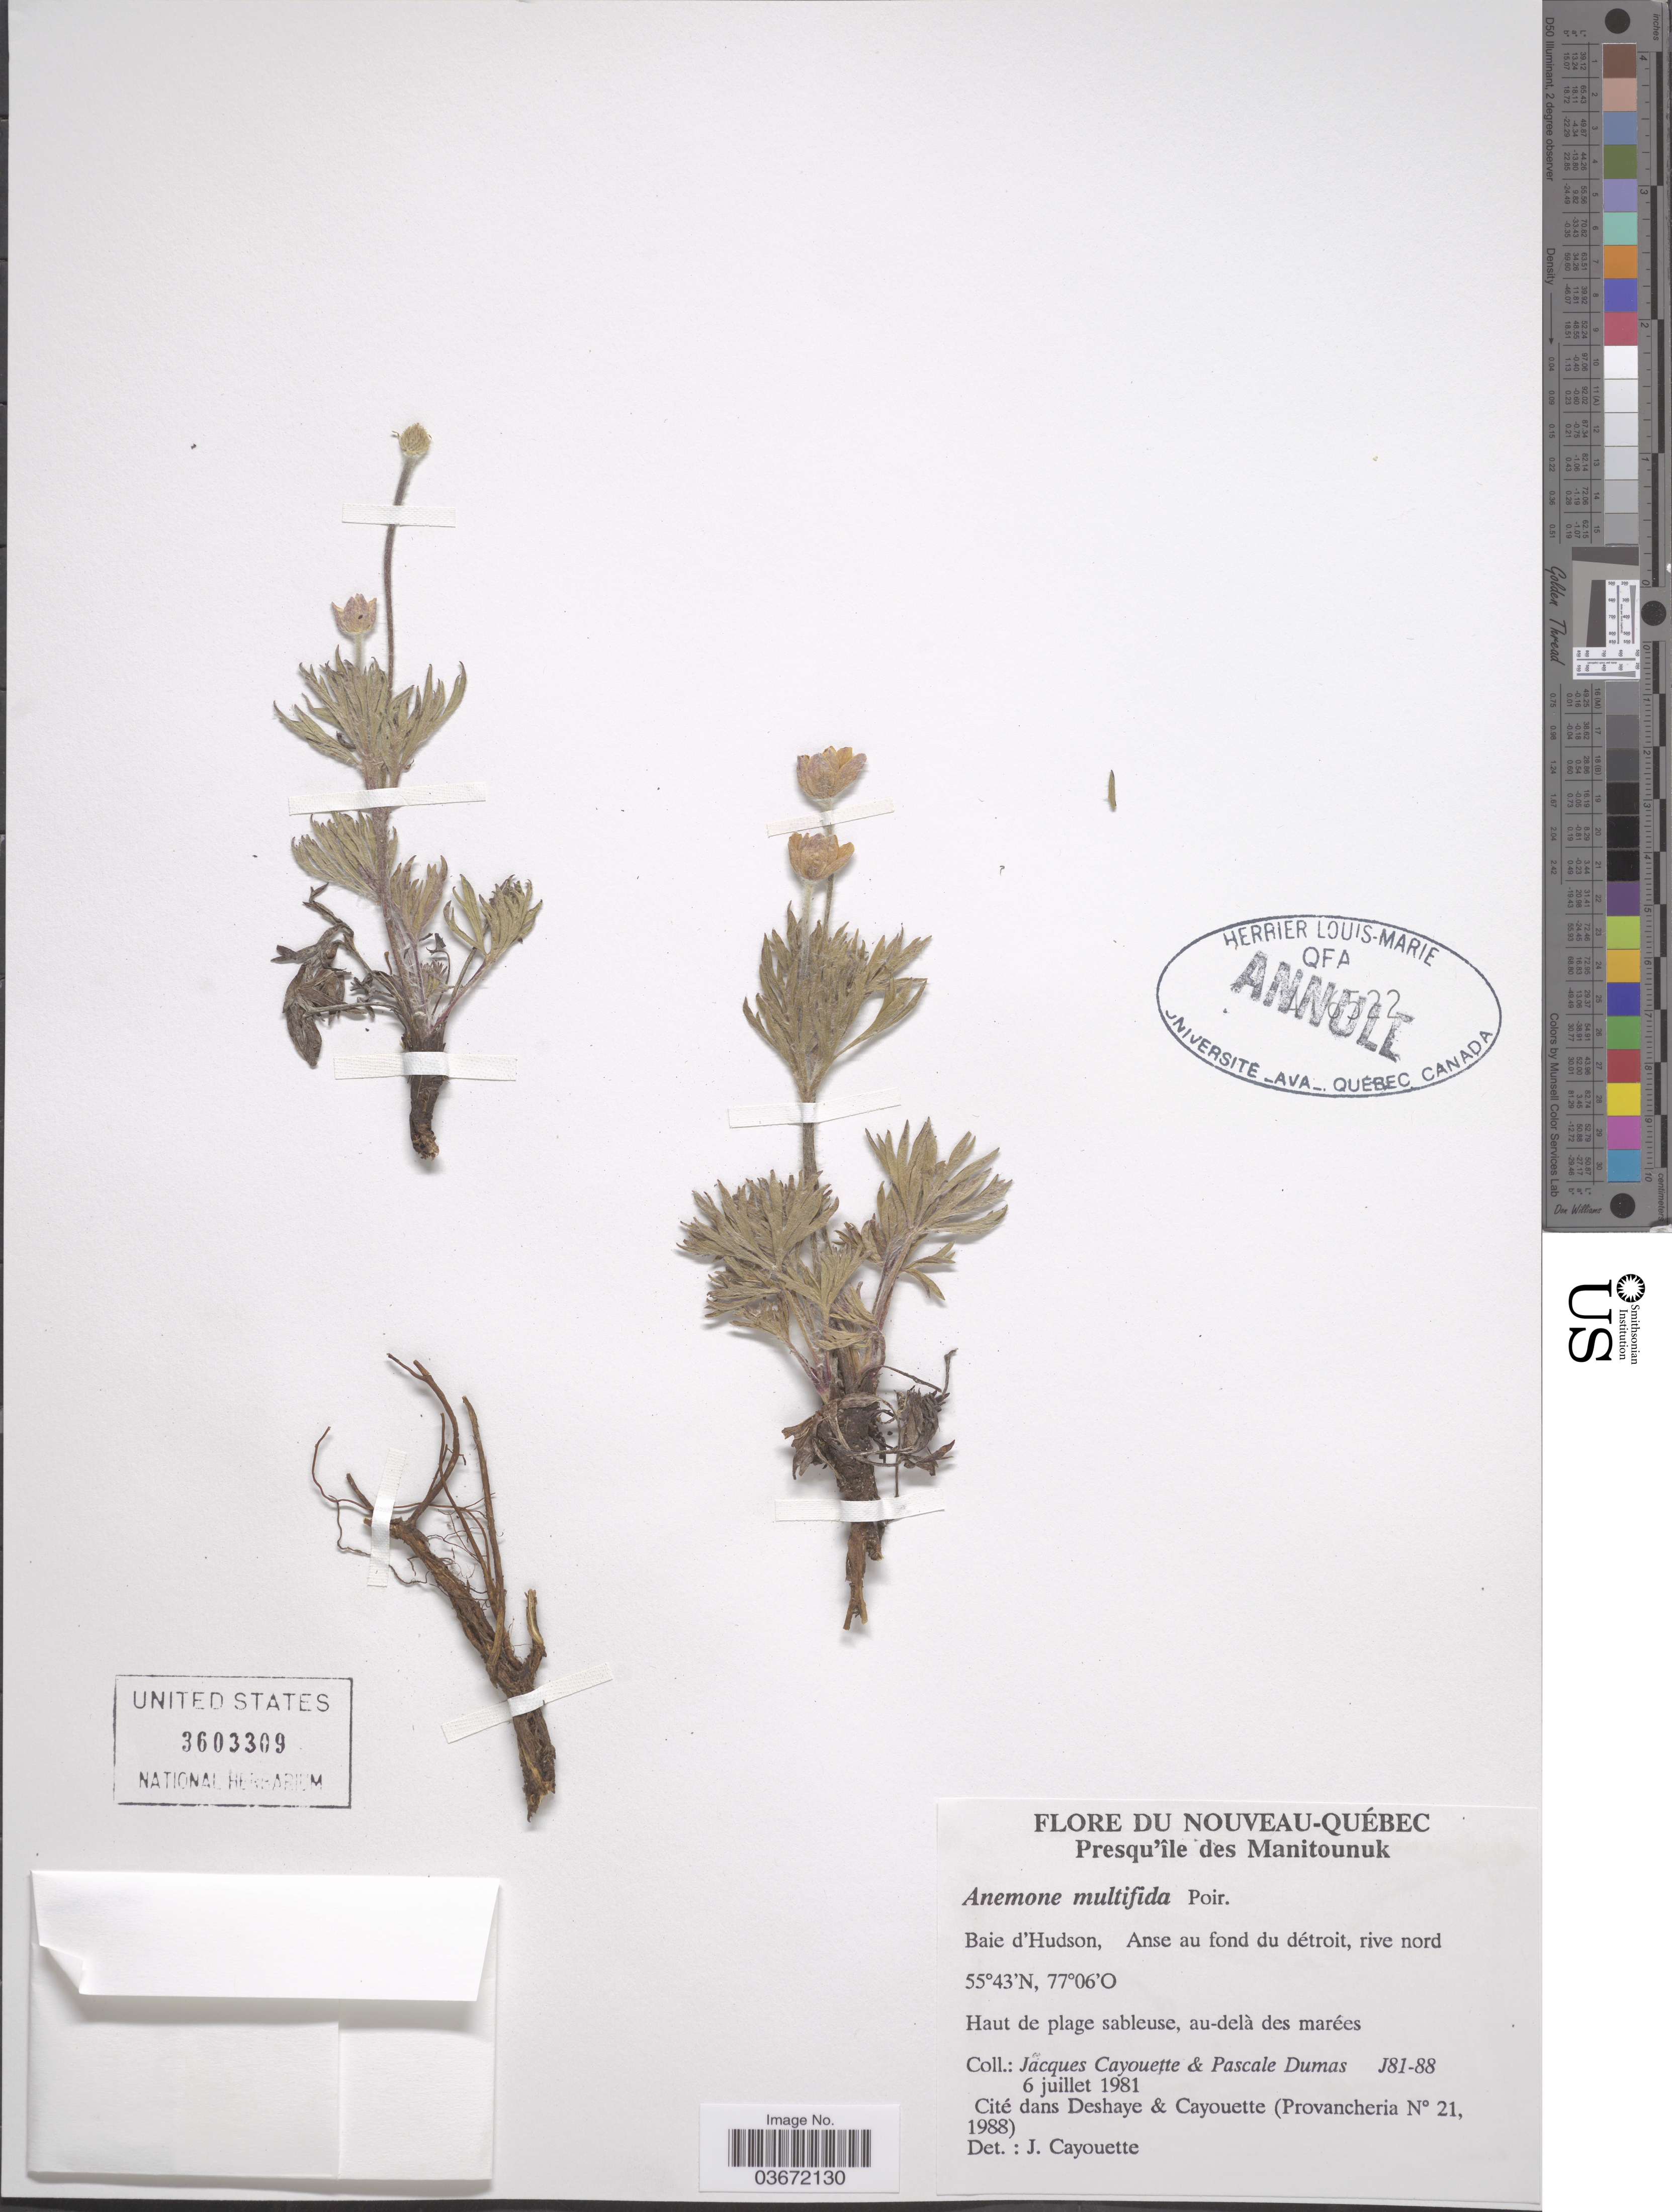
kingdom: Plantae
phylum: Tracheophyta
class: Magnoliopsida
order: Ranunculales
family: Ranunculaceae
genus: Anemone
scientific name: Anemone multifida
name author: Poir.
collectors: J. Cayouette & P. Dumas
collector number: J81-88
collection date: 1981-07-06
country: Canada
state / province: Quebec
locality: Nouveau-Québec. Presqu'île des Manitounuk. Baie d'Hudson, Anse au fond du détroit, rive nord.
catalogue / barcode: US 3603309